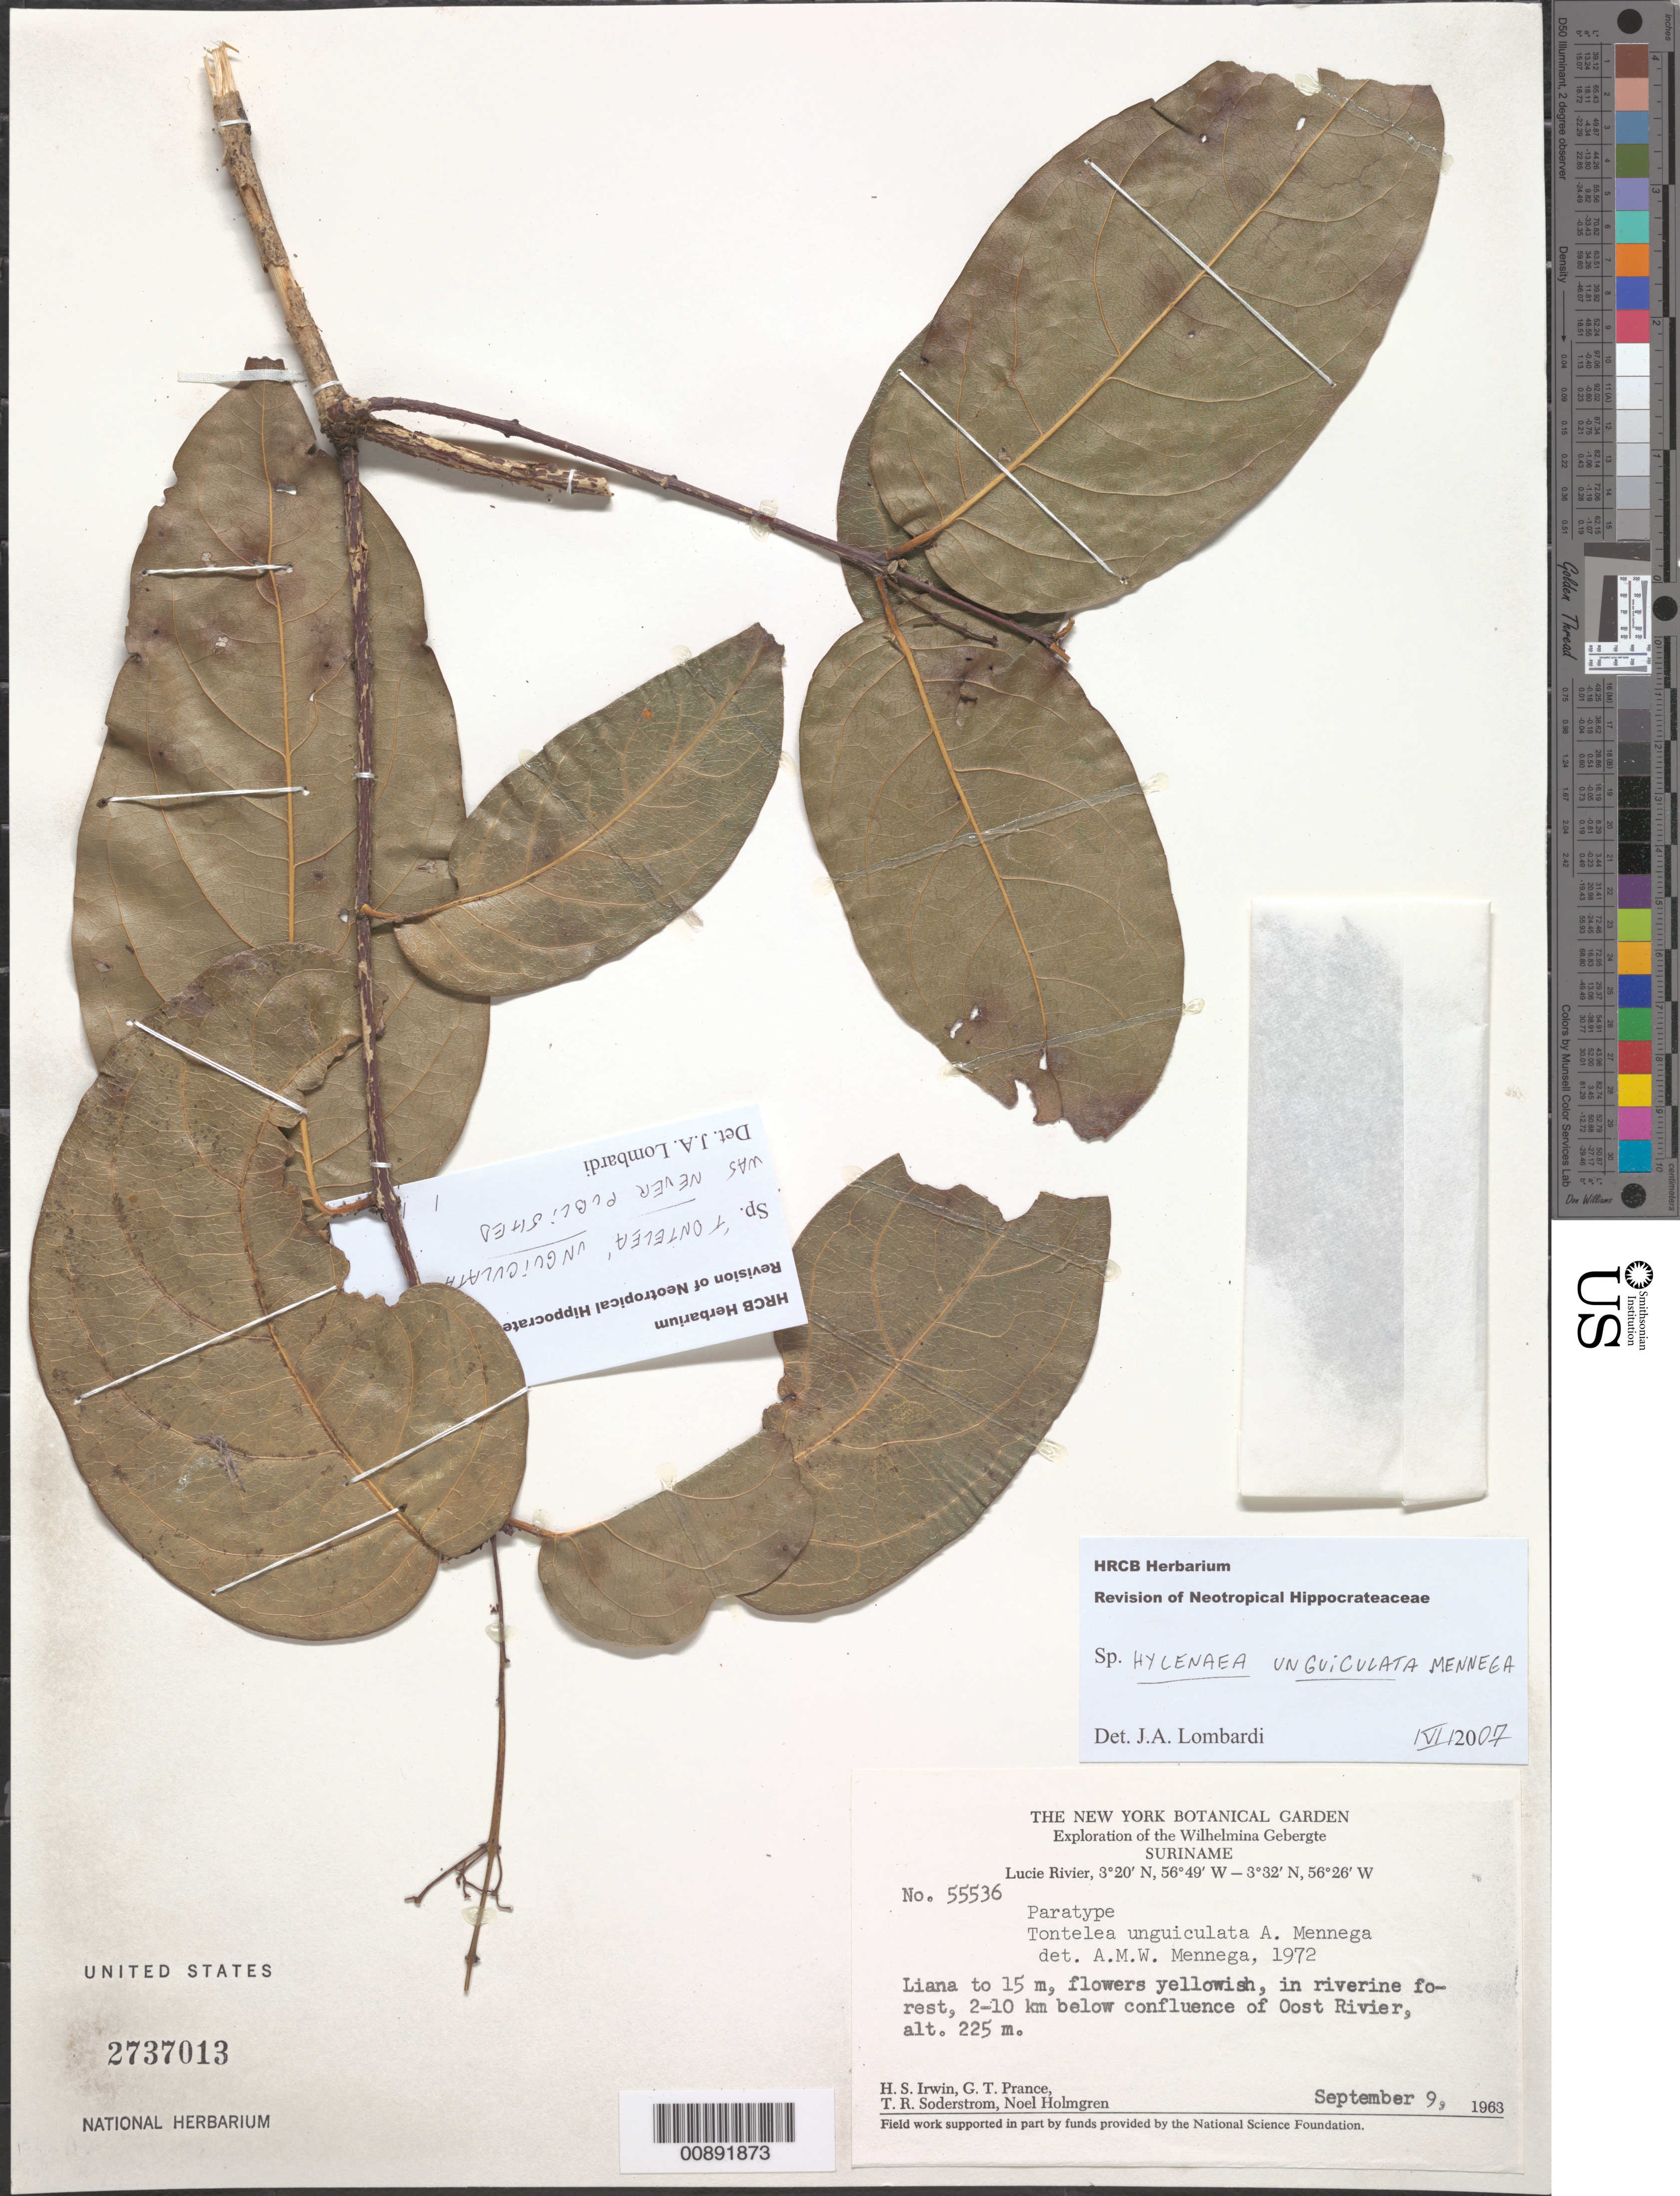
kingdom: Plantae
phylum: Tracheophyta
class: Magnoliopsida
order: Celastrales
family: Celastraceae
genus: Hylenaea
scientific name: Hylenaea unguiculata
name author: Mennega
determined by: Lombardi, Julio A.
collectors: H. Irwin, G. T. Prance, T. R. Soderstrom & N. H. Holmgren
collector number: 55536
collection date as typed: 9-Sep-63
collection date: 1963-09-09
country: Suriname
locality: Lucie R., 2-10 km below confl. with Oost R., Wilhelmina Gebergte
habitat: Riverine forest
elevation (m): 225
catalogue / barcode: US 2737013